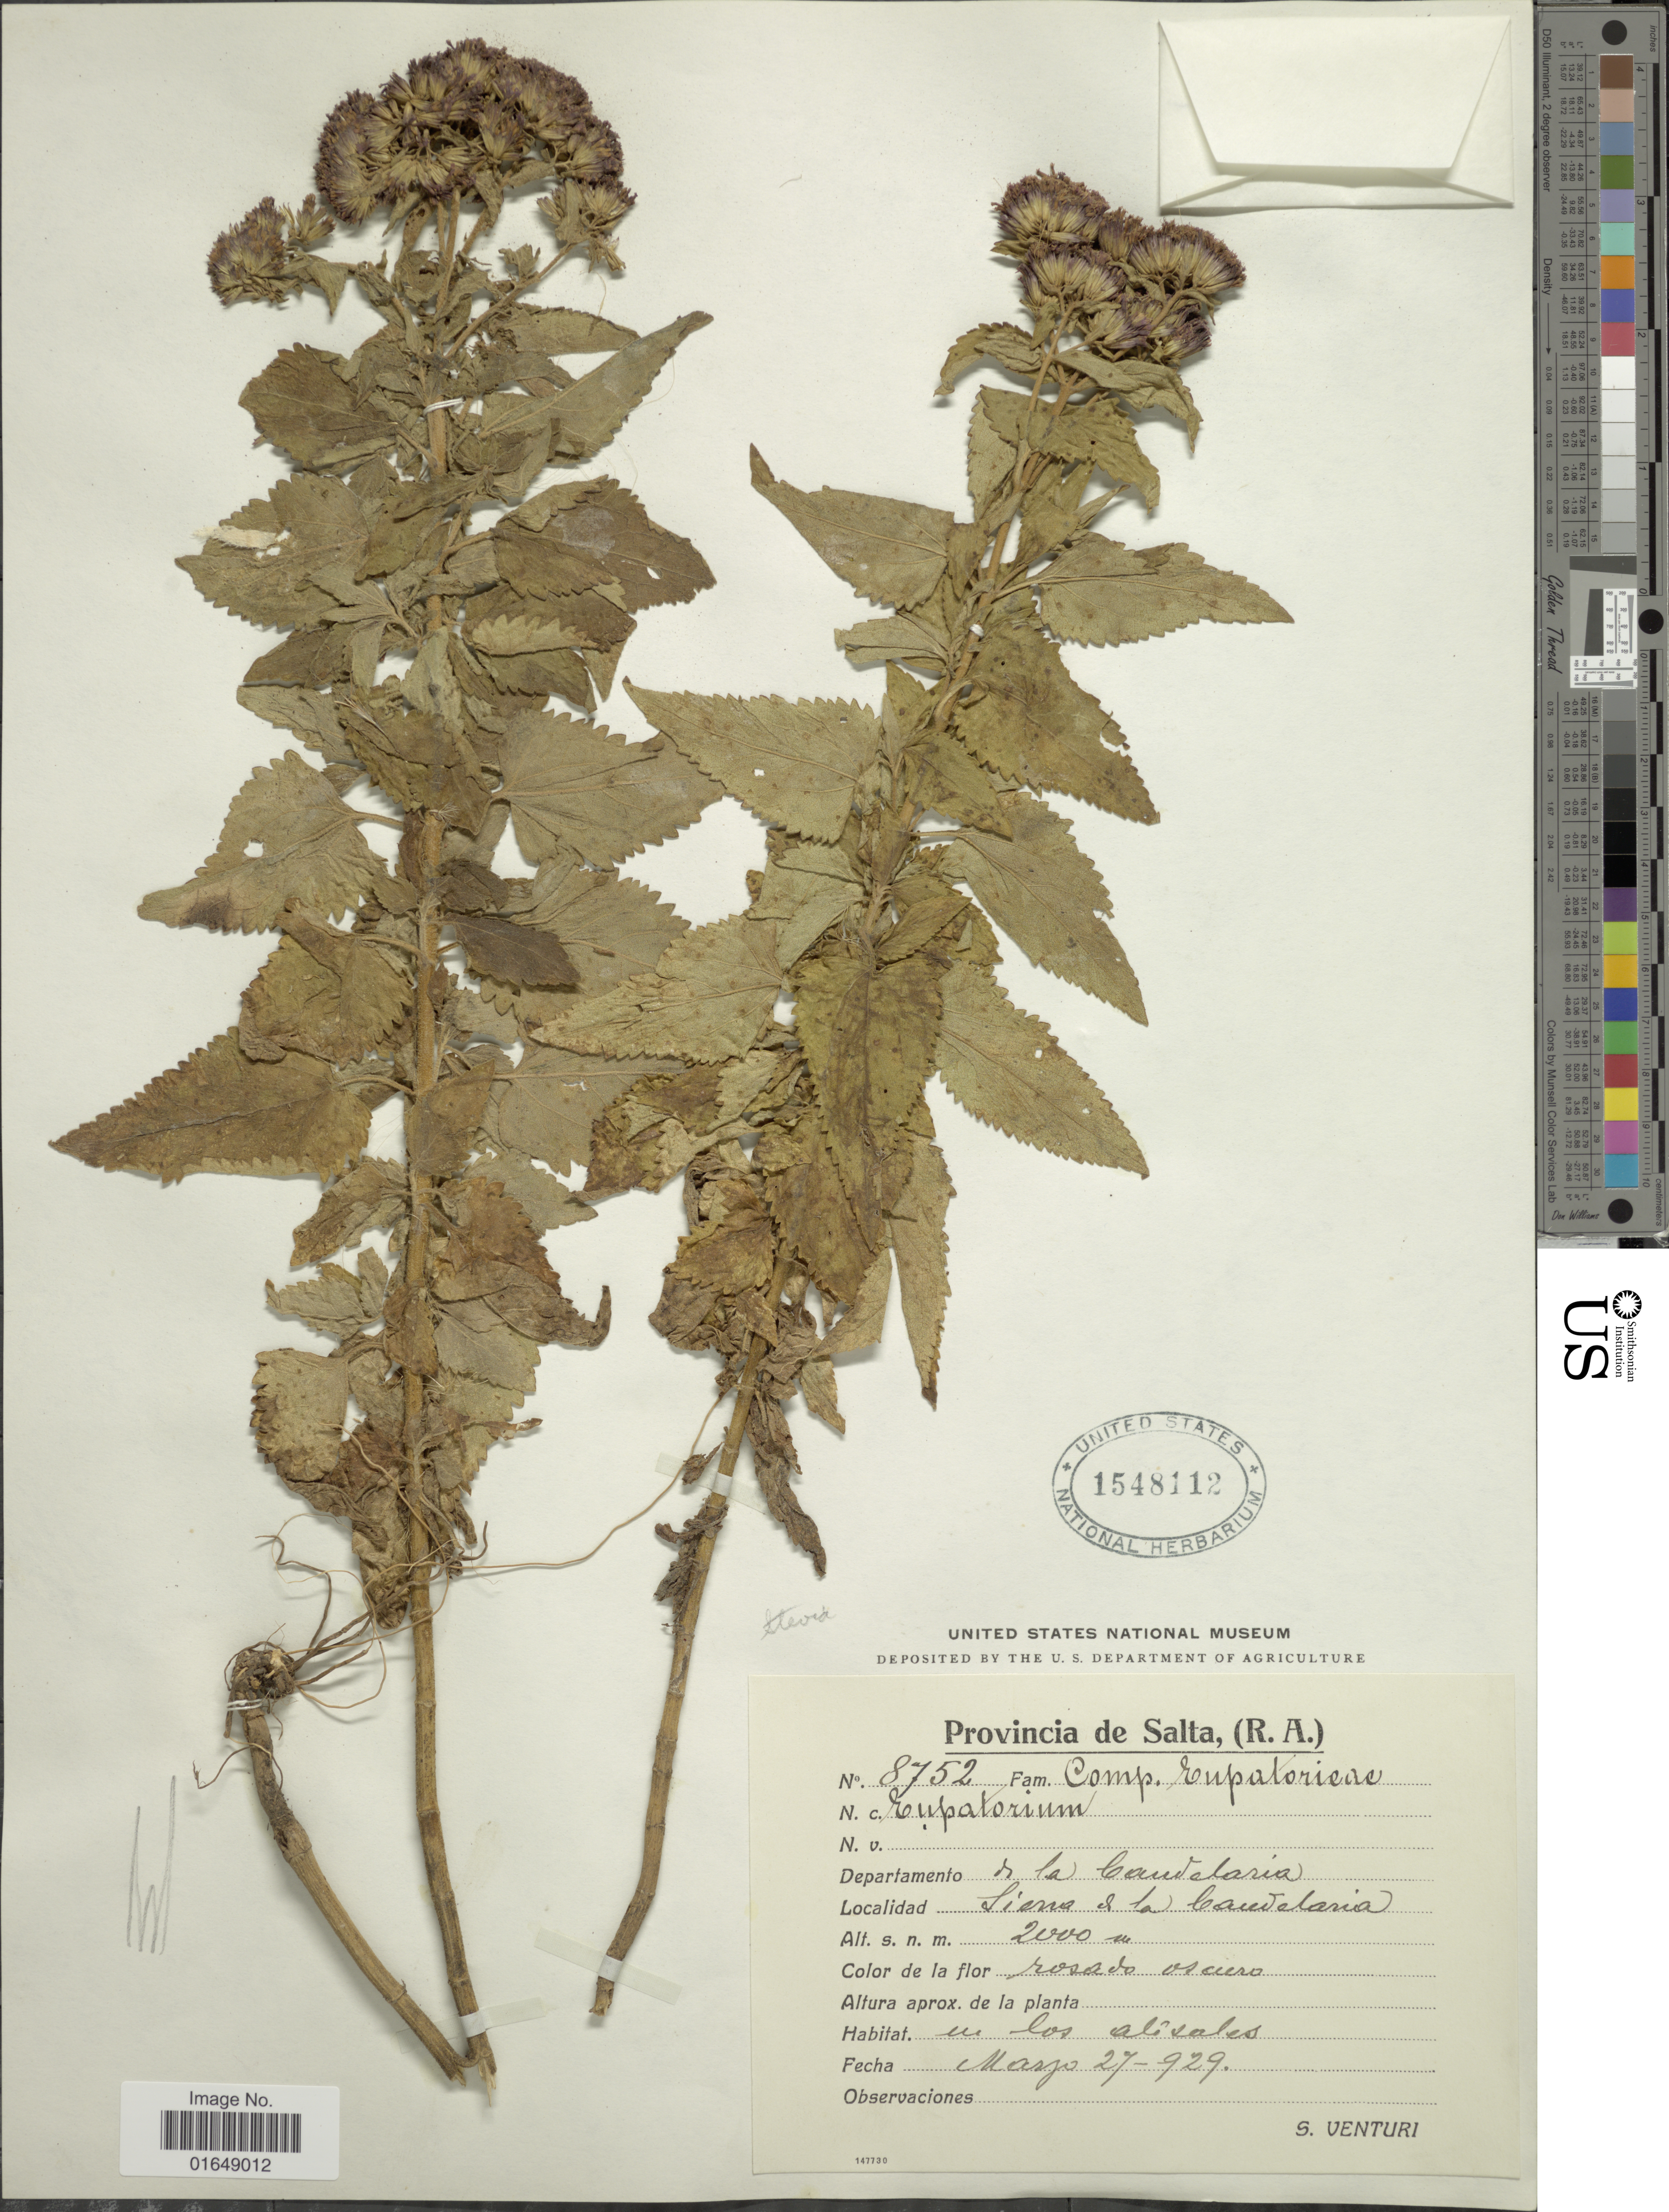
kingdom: Plantae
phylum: Tracheophyta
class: Magnoliopsida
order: Asterales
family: Asteraceae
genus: Stevia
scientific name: Stevia sp.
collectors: S. Venturi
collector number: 8752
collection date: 1929-03-27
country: Argentina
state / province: Salta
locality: (R.A.) Departamento de la Candelaria, Sierra de la Candelaria.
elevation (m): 2000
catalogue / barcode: US 1548112